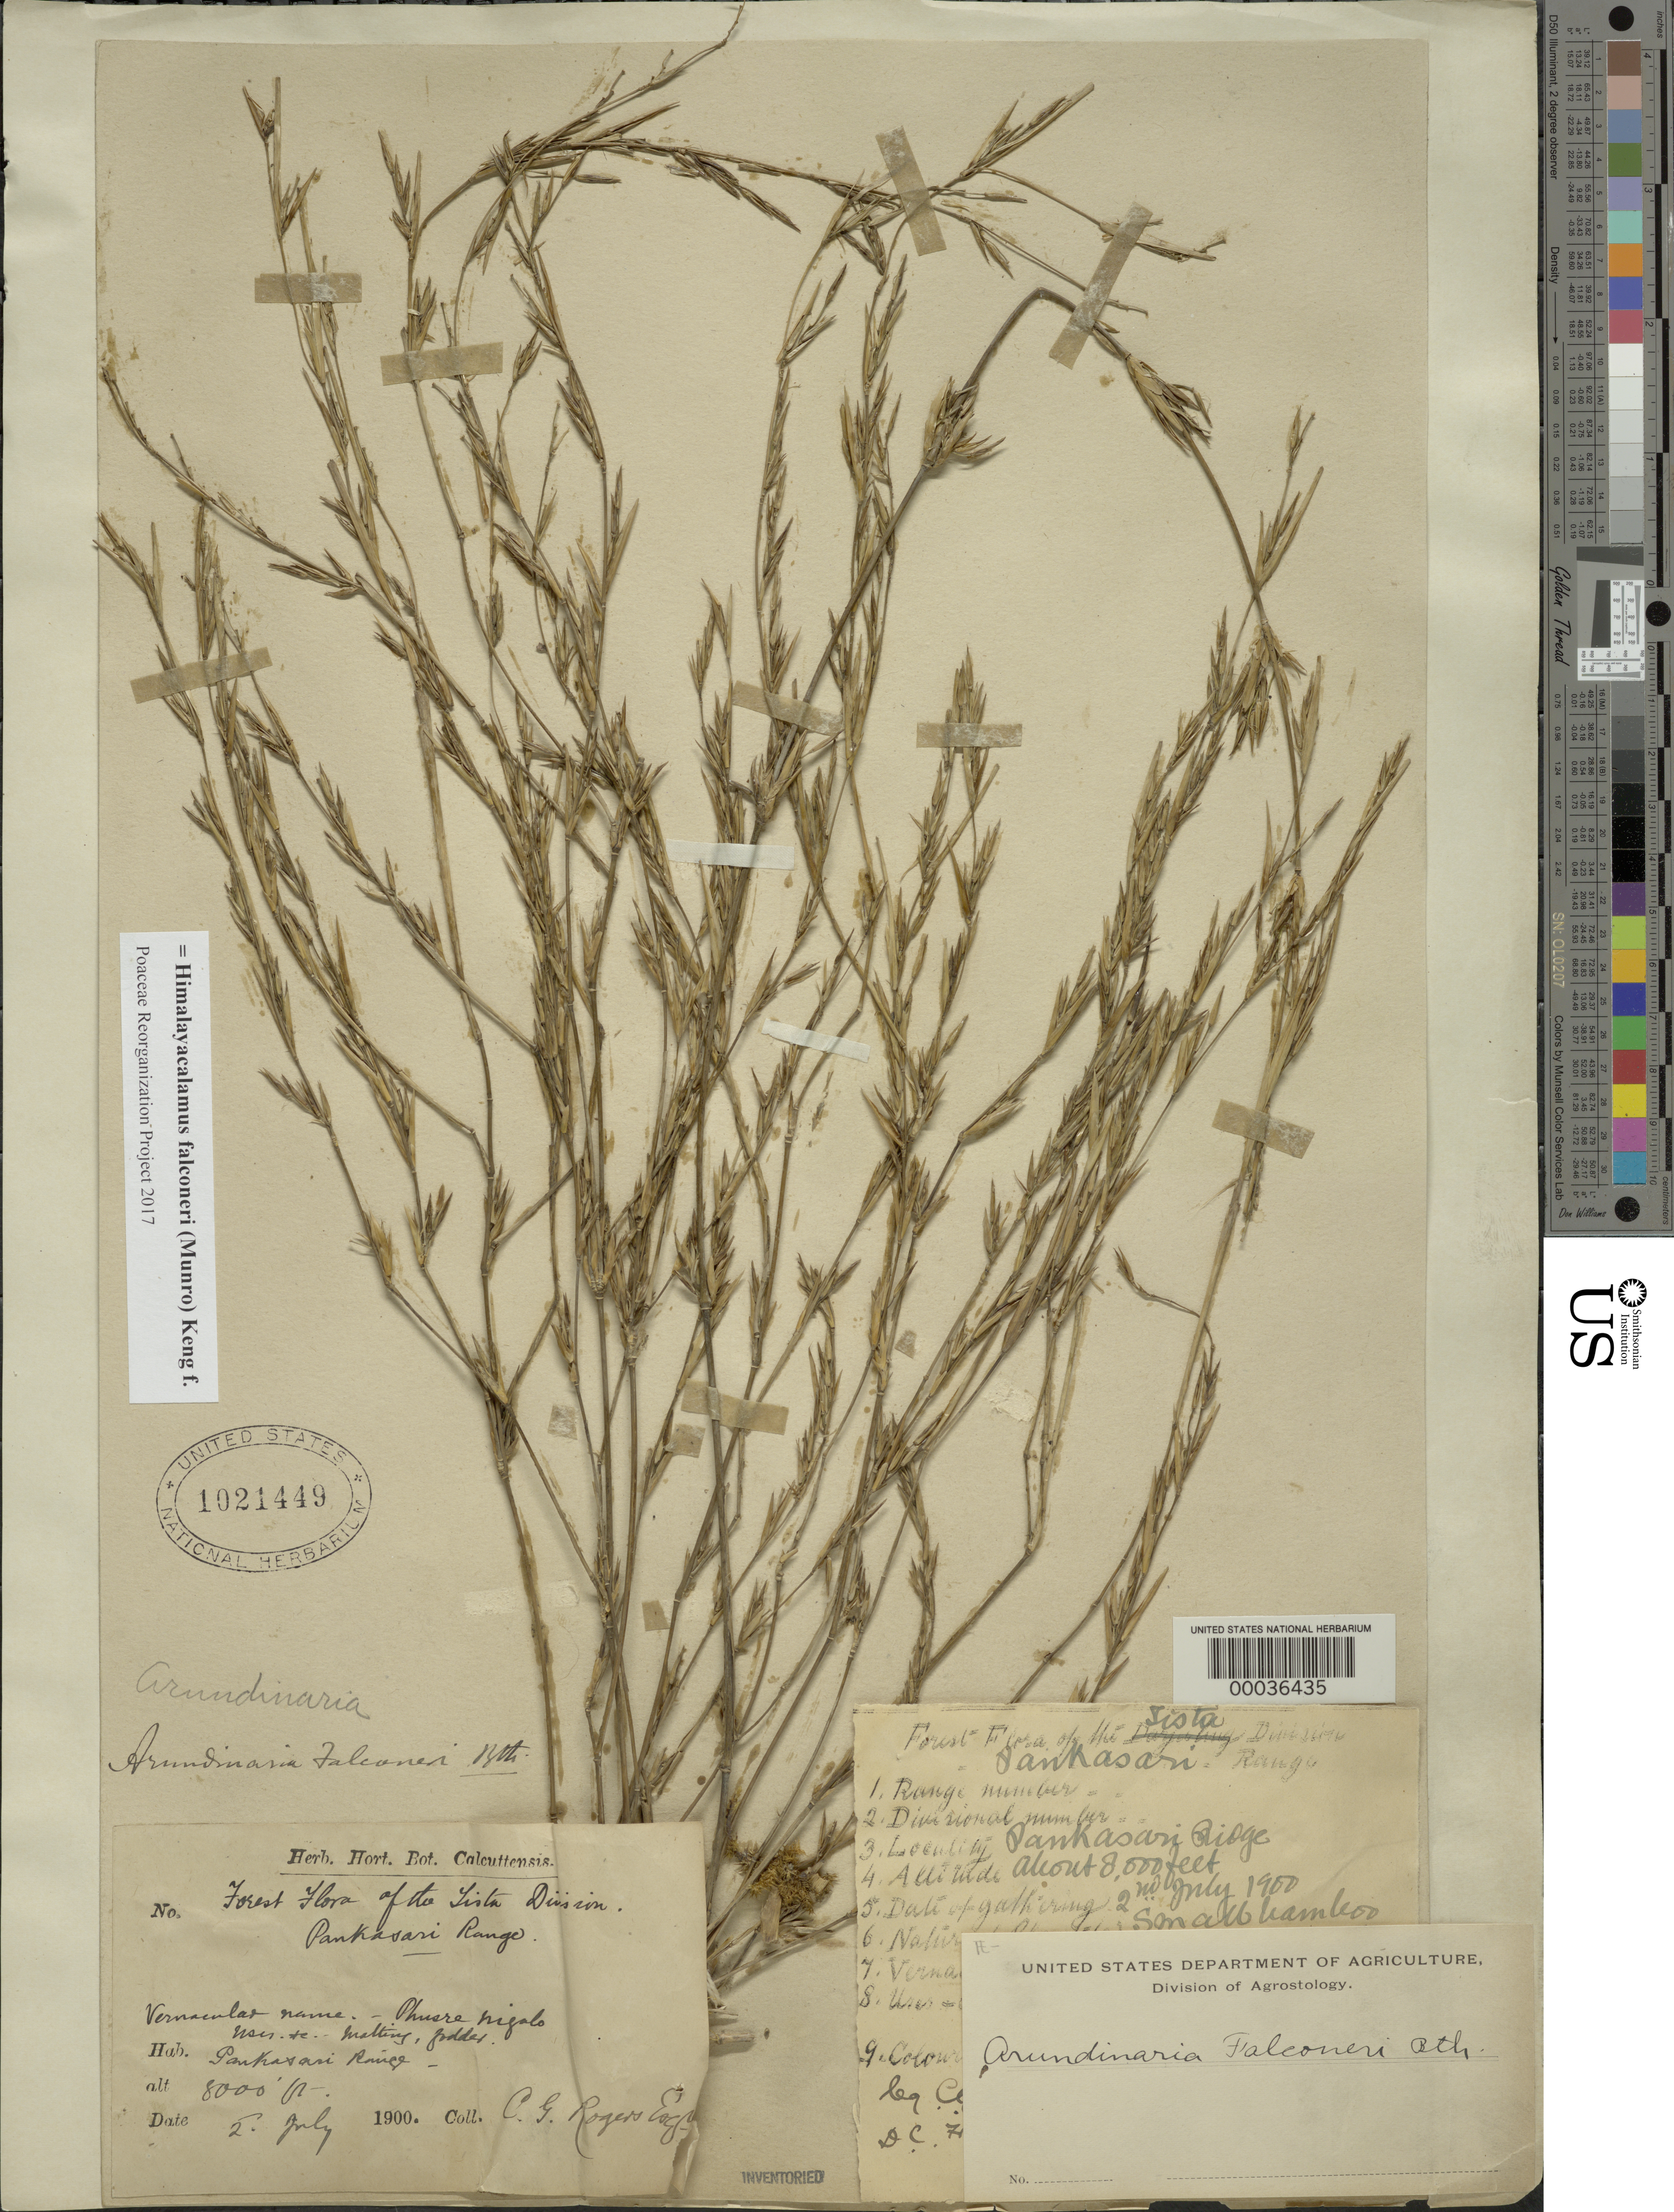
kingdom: Plantae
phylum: Tracheophyta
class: Liliopsida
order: Poales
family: Poaceae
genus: Himalayacalamus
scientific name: Himalayacalamus falconeri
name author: (Munro) Keng f.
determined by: Poaceae Reorganization Project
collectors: C. Rogers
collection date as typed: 02 Jul 1900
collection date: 1900-07-02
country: India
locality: Pankasari range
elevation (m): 2440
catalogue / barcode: US 1021449